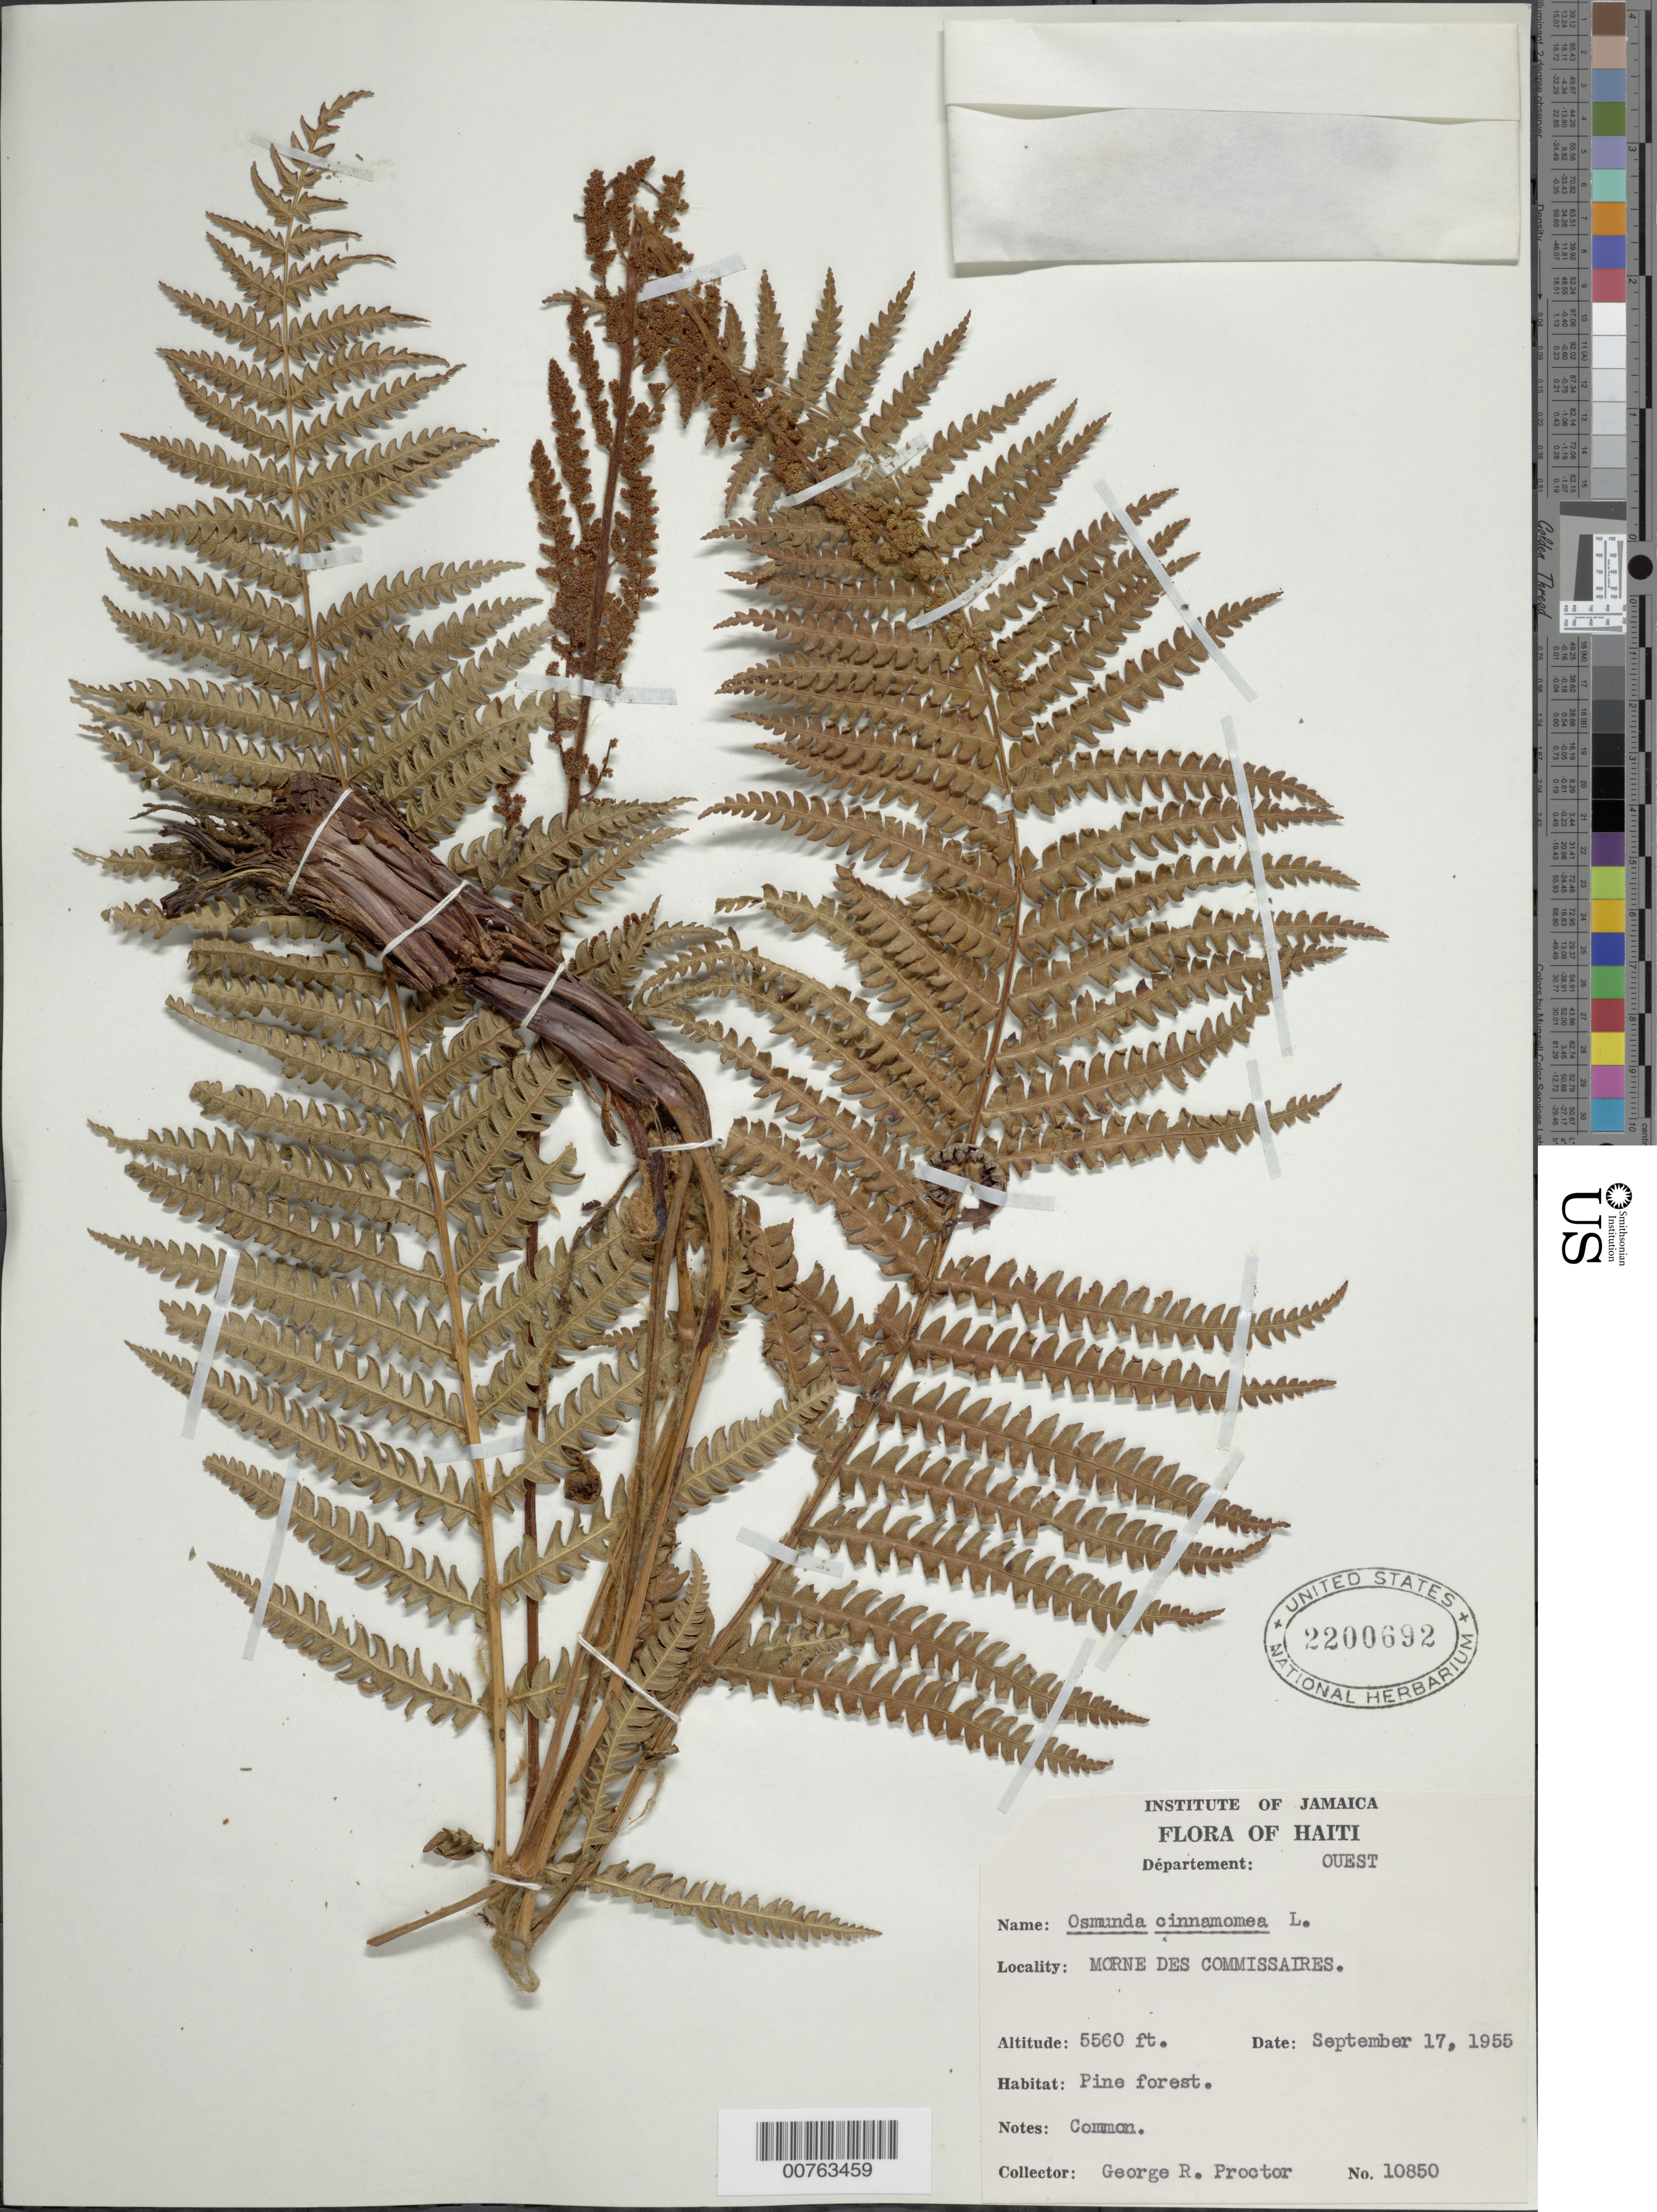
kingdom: Plantae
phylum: Tracheophyta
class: Polypodiopsida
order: Osmundales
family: Osmundaceae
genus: Osmundastrum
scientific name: Osmundastrum cinnamomeum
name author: (L.) C. Presl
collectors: G. R. Proctor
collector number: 10850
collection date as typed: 17 Sep 1955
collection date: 1955-09-17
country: Haiti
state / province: Ouest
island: Hispaniola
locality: Dept. Ouest. Morne des Commissaires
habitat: Pine forest, common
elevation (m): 1695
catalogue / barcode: US 2200692